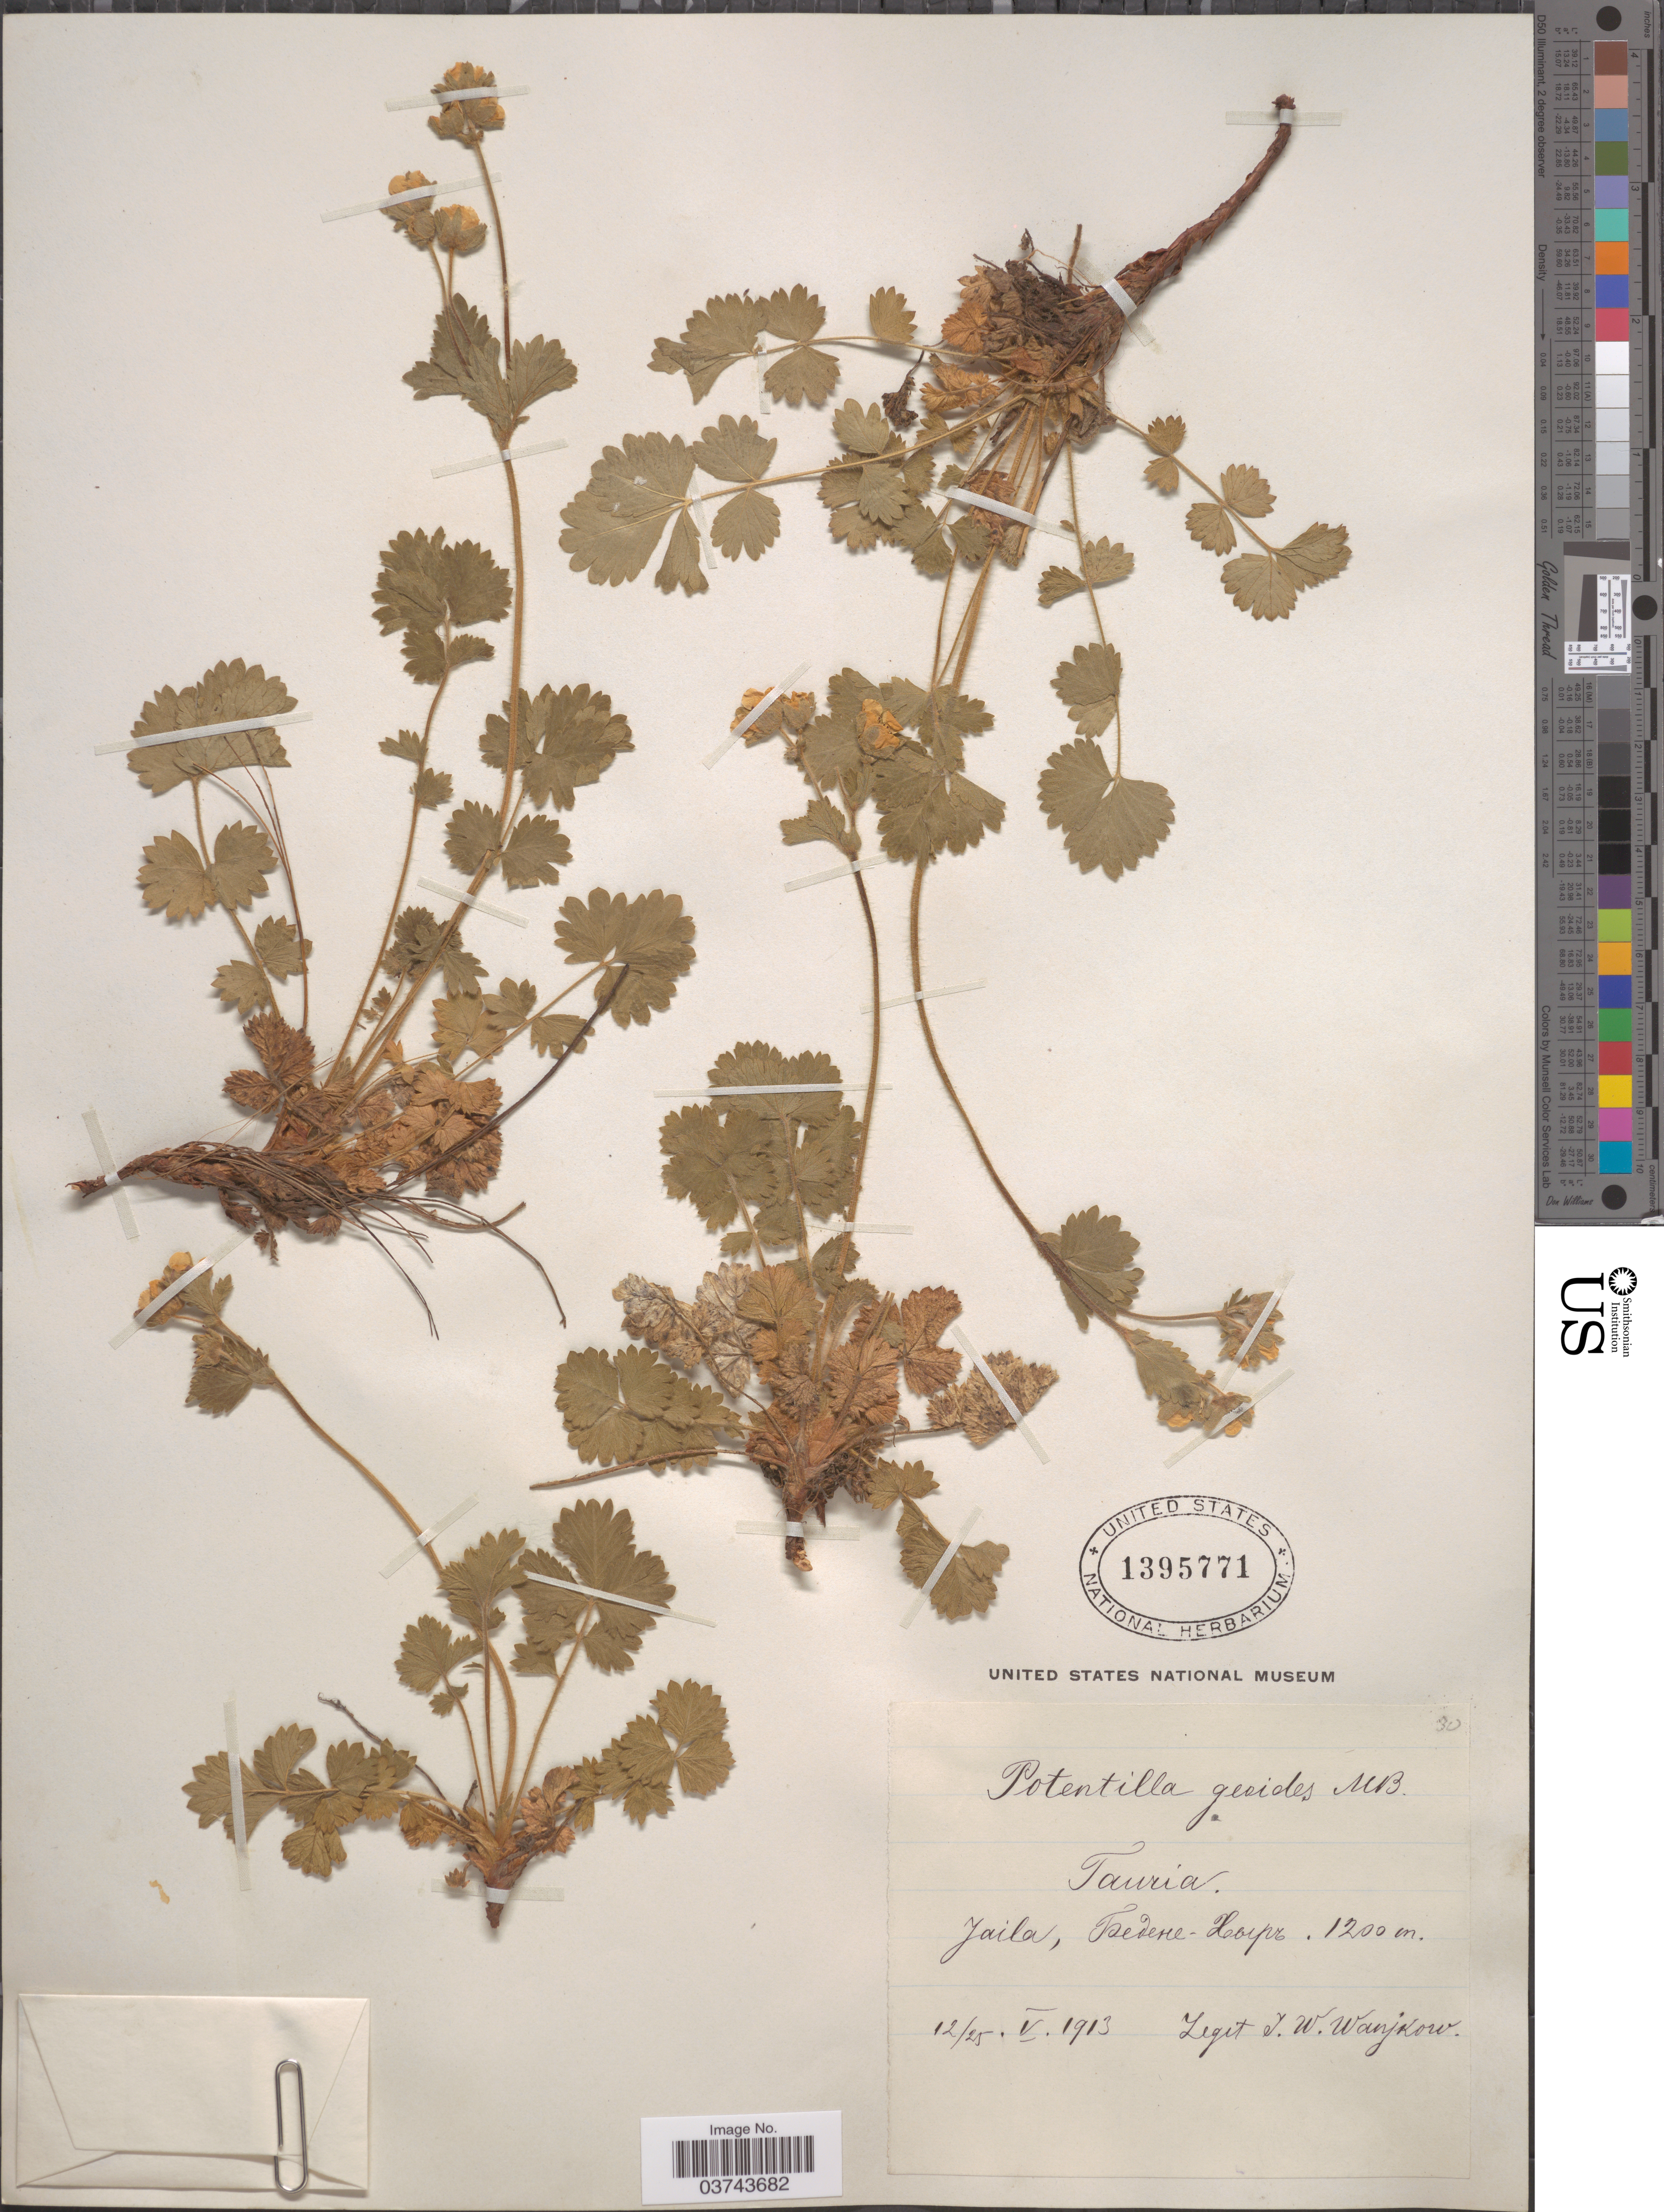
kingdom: Plantae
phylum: Tracheophyta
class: Magnoliopsida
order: Rosales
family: Rosaceae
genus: Drymocallis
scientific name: Drymocallis geoides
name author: (M. Bieb.) Soják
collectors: T. Wanjkow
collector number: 30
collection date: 1913-05-12/1913-05-25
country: Ukraine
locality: Tauria. Jaila, Federe-Hopr. [interpreted]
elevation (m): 1200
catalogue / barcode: US 1395771